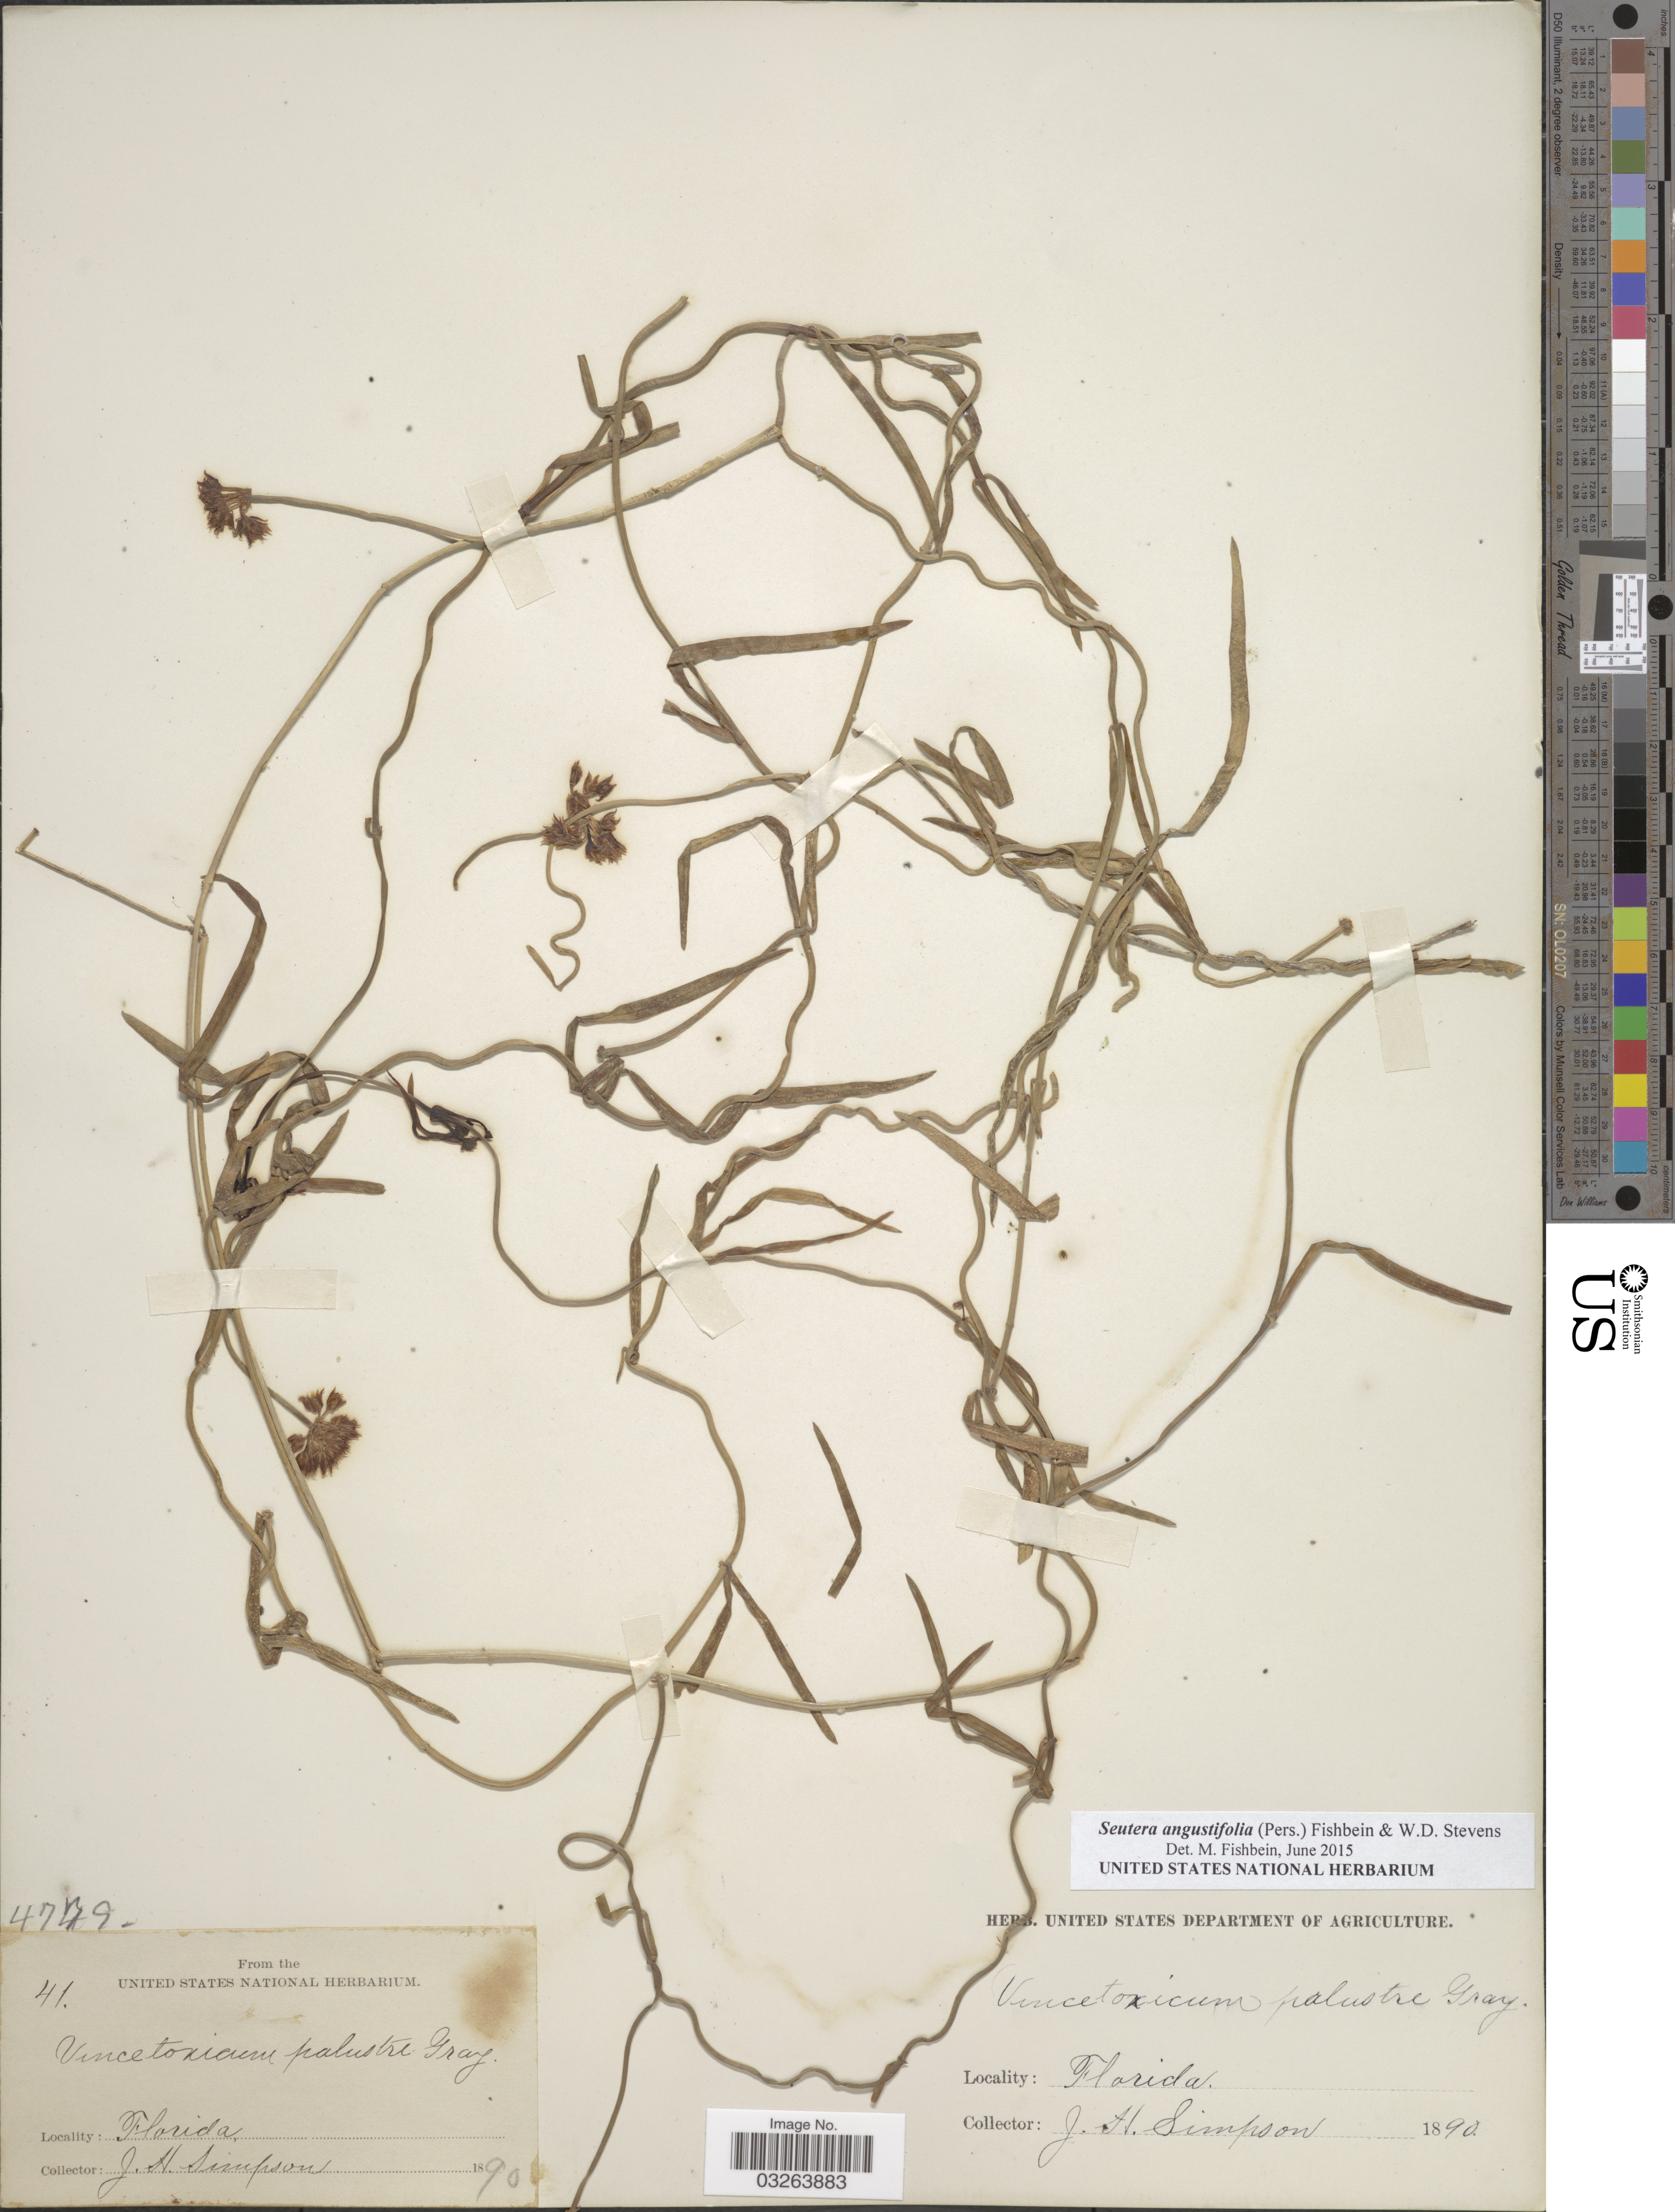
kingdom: Plantae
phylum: Tracheophyta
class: Magnoliopsida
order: Gentianales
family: Apocynaceae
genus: Seutera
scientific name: Seutera angustifolia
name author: Fishbein & W.D. Stevens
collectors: J. H. Simpson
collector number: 41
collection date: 1890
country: United States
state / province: Florida